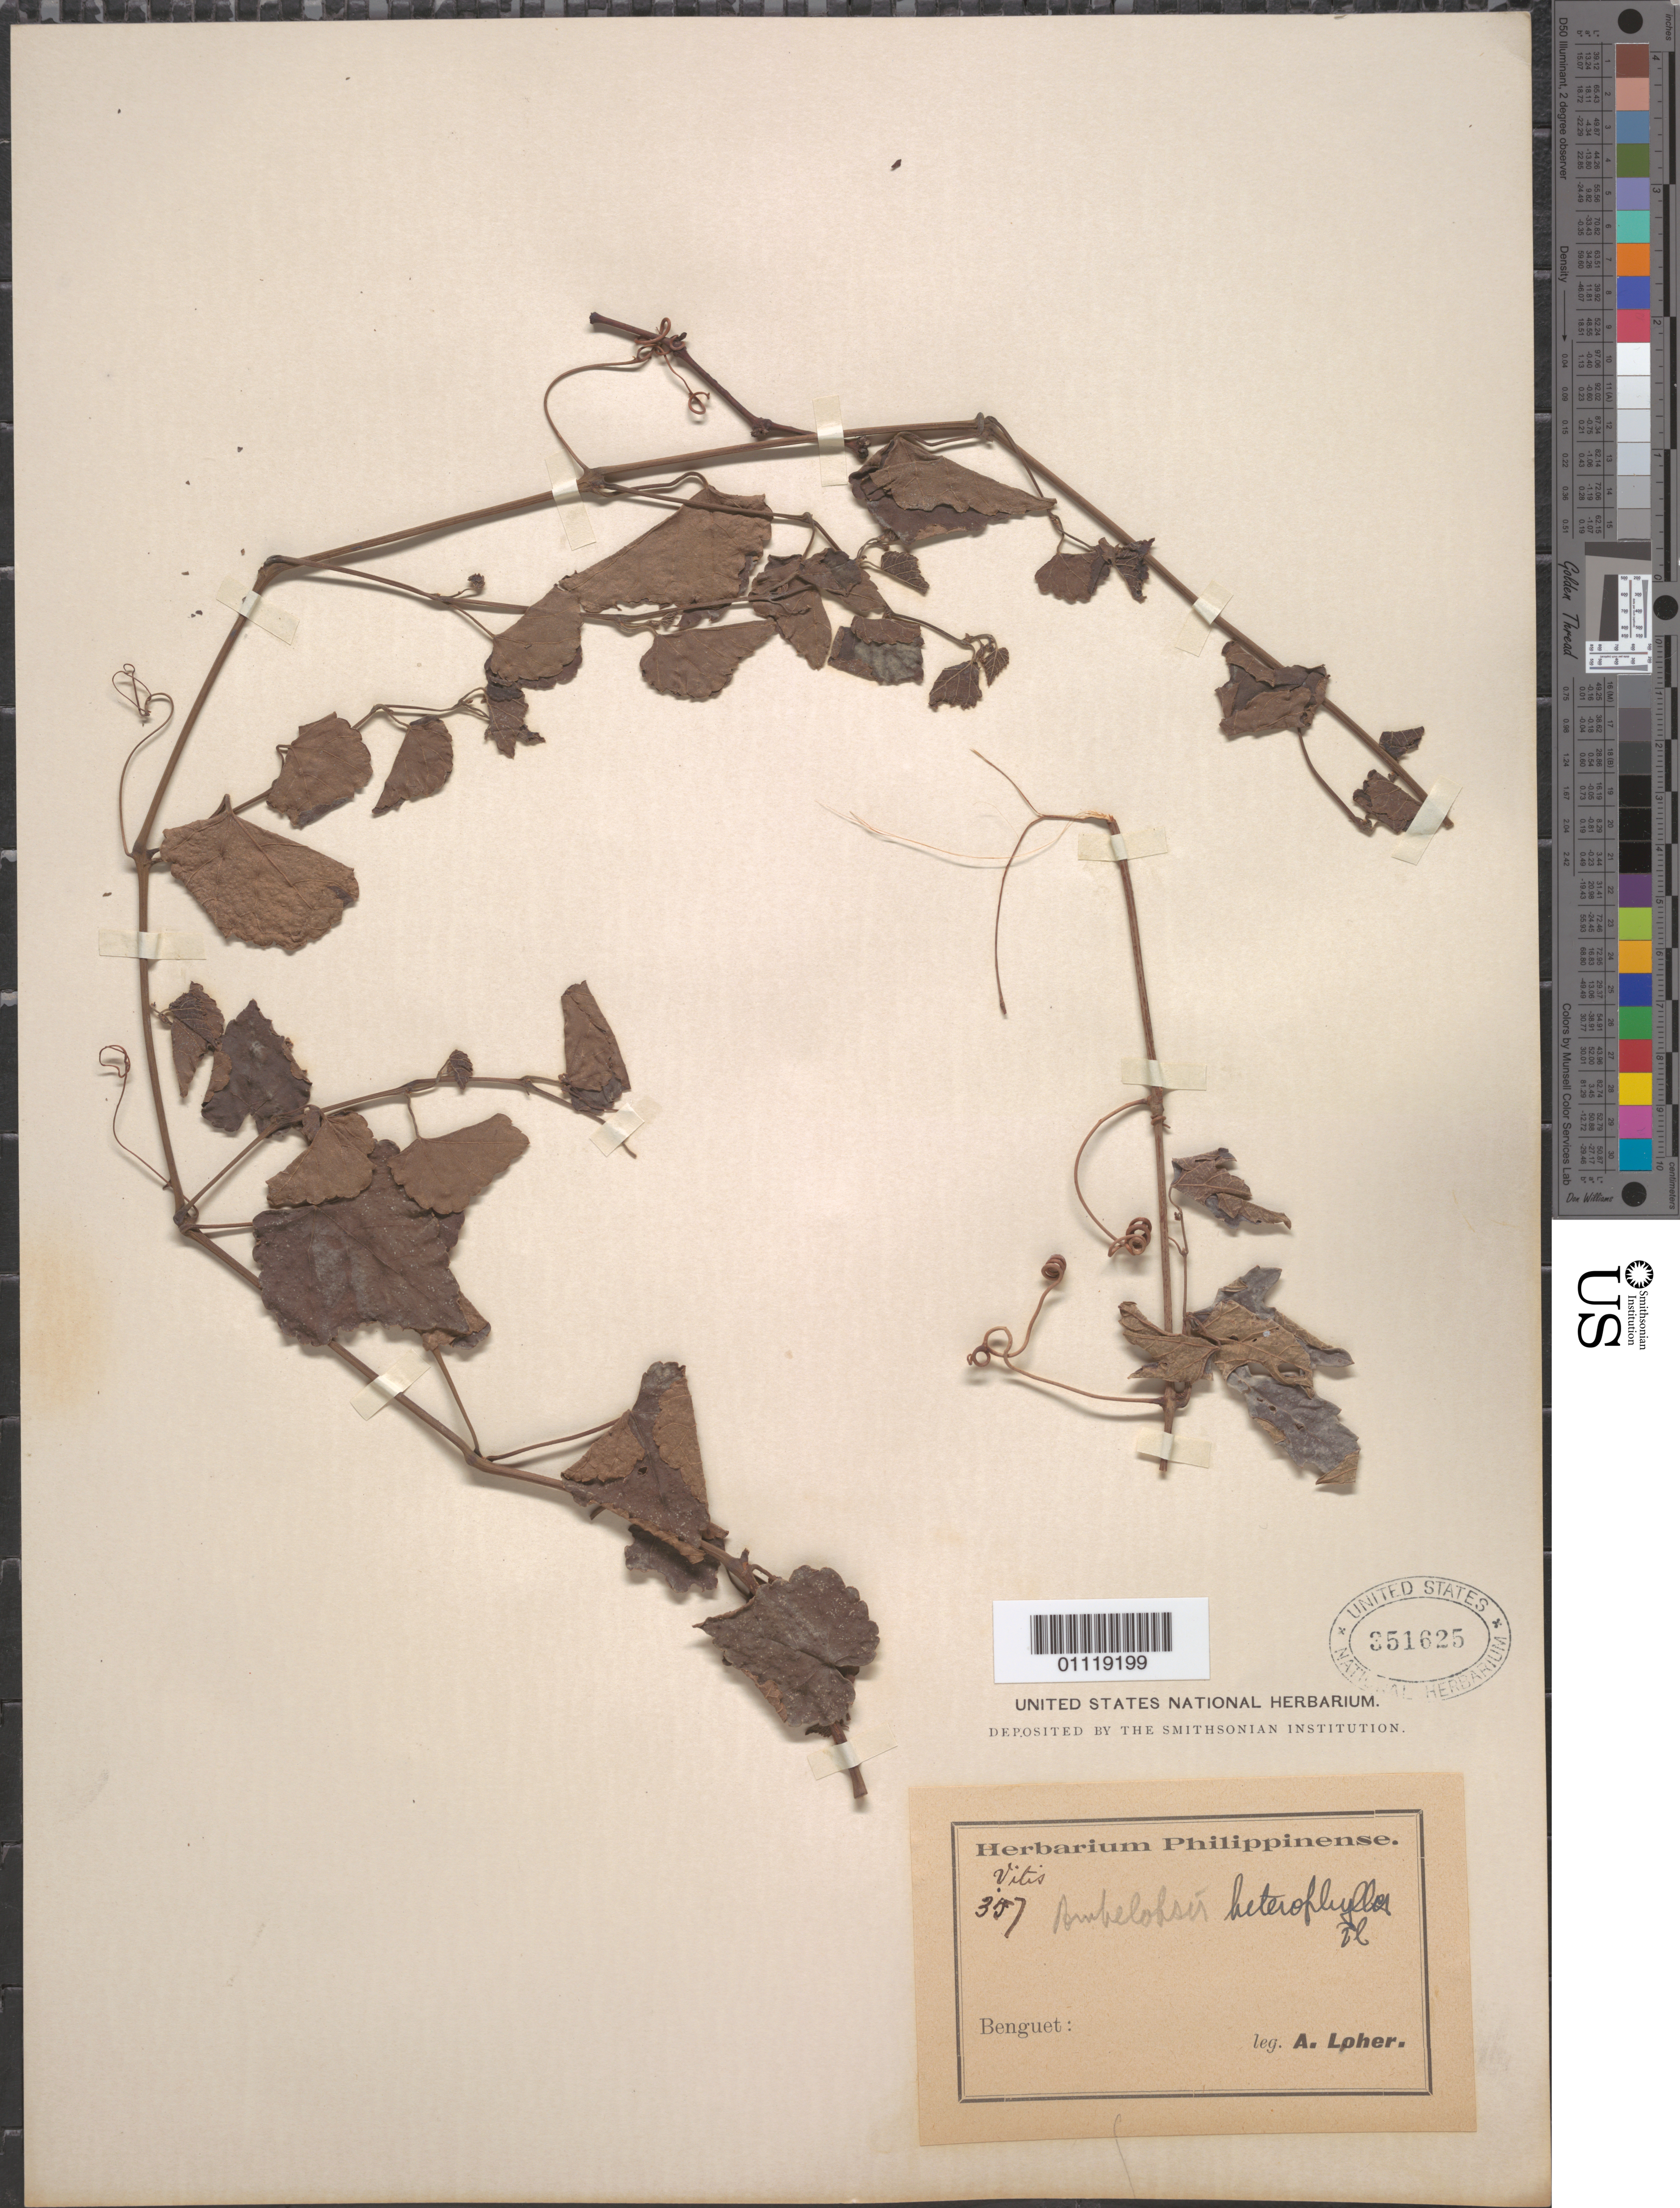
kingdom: Plantae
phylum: Tracheophyta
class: Magnoliopsida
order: Vitales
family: Vitaceae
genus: Ampelopsis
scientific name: Ampelopsis glandulosa var. heterophylla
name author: (Thunb.) Momiy.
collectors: A. Loher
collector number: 357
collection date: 1890/1930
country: Philippines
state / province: Cordillera (Administrative Region)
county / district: Benguet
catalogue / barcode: US 351625